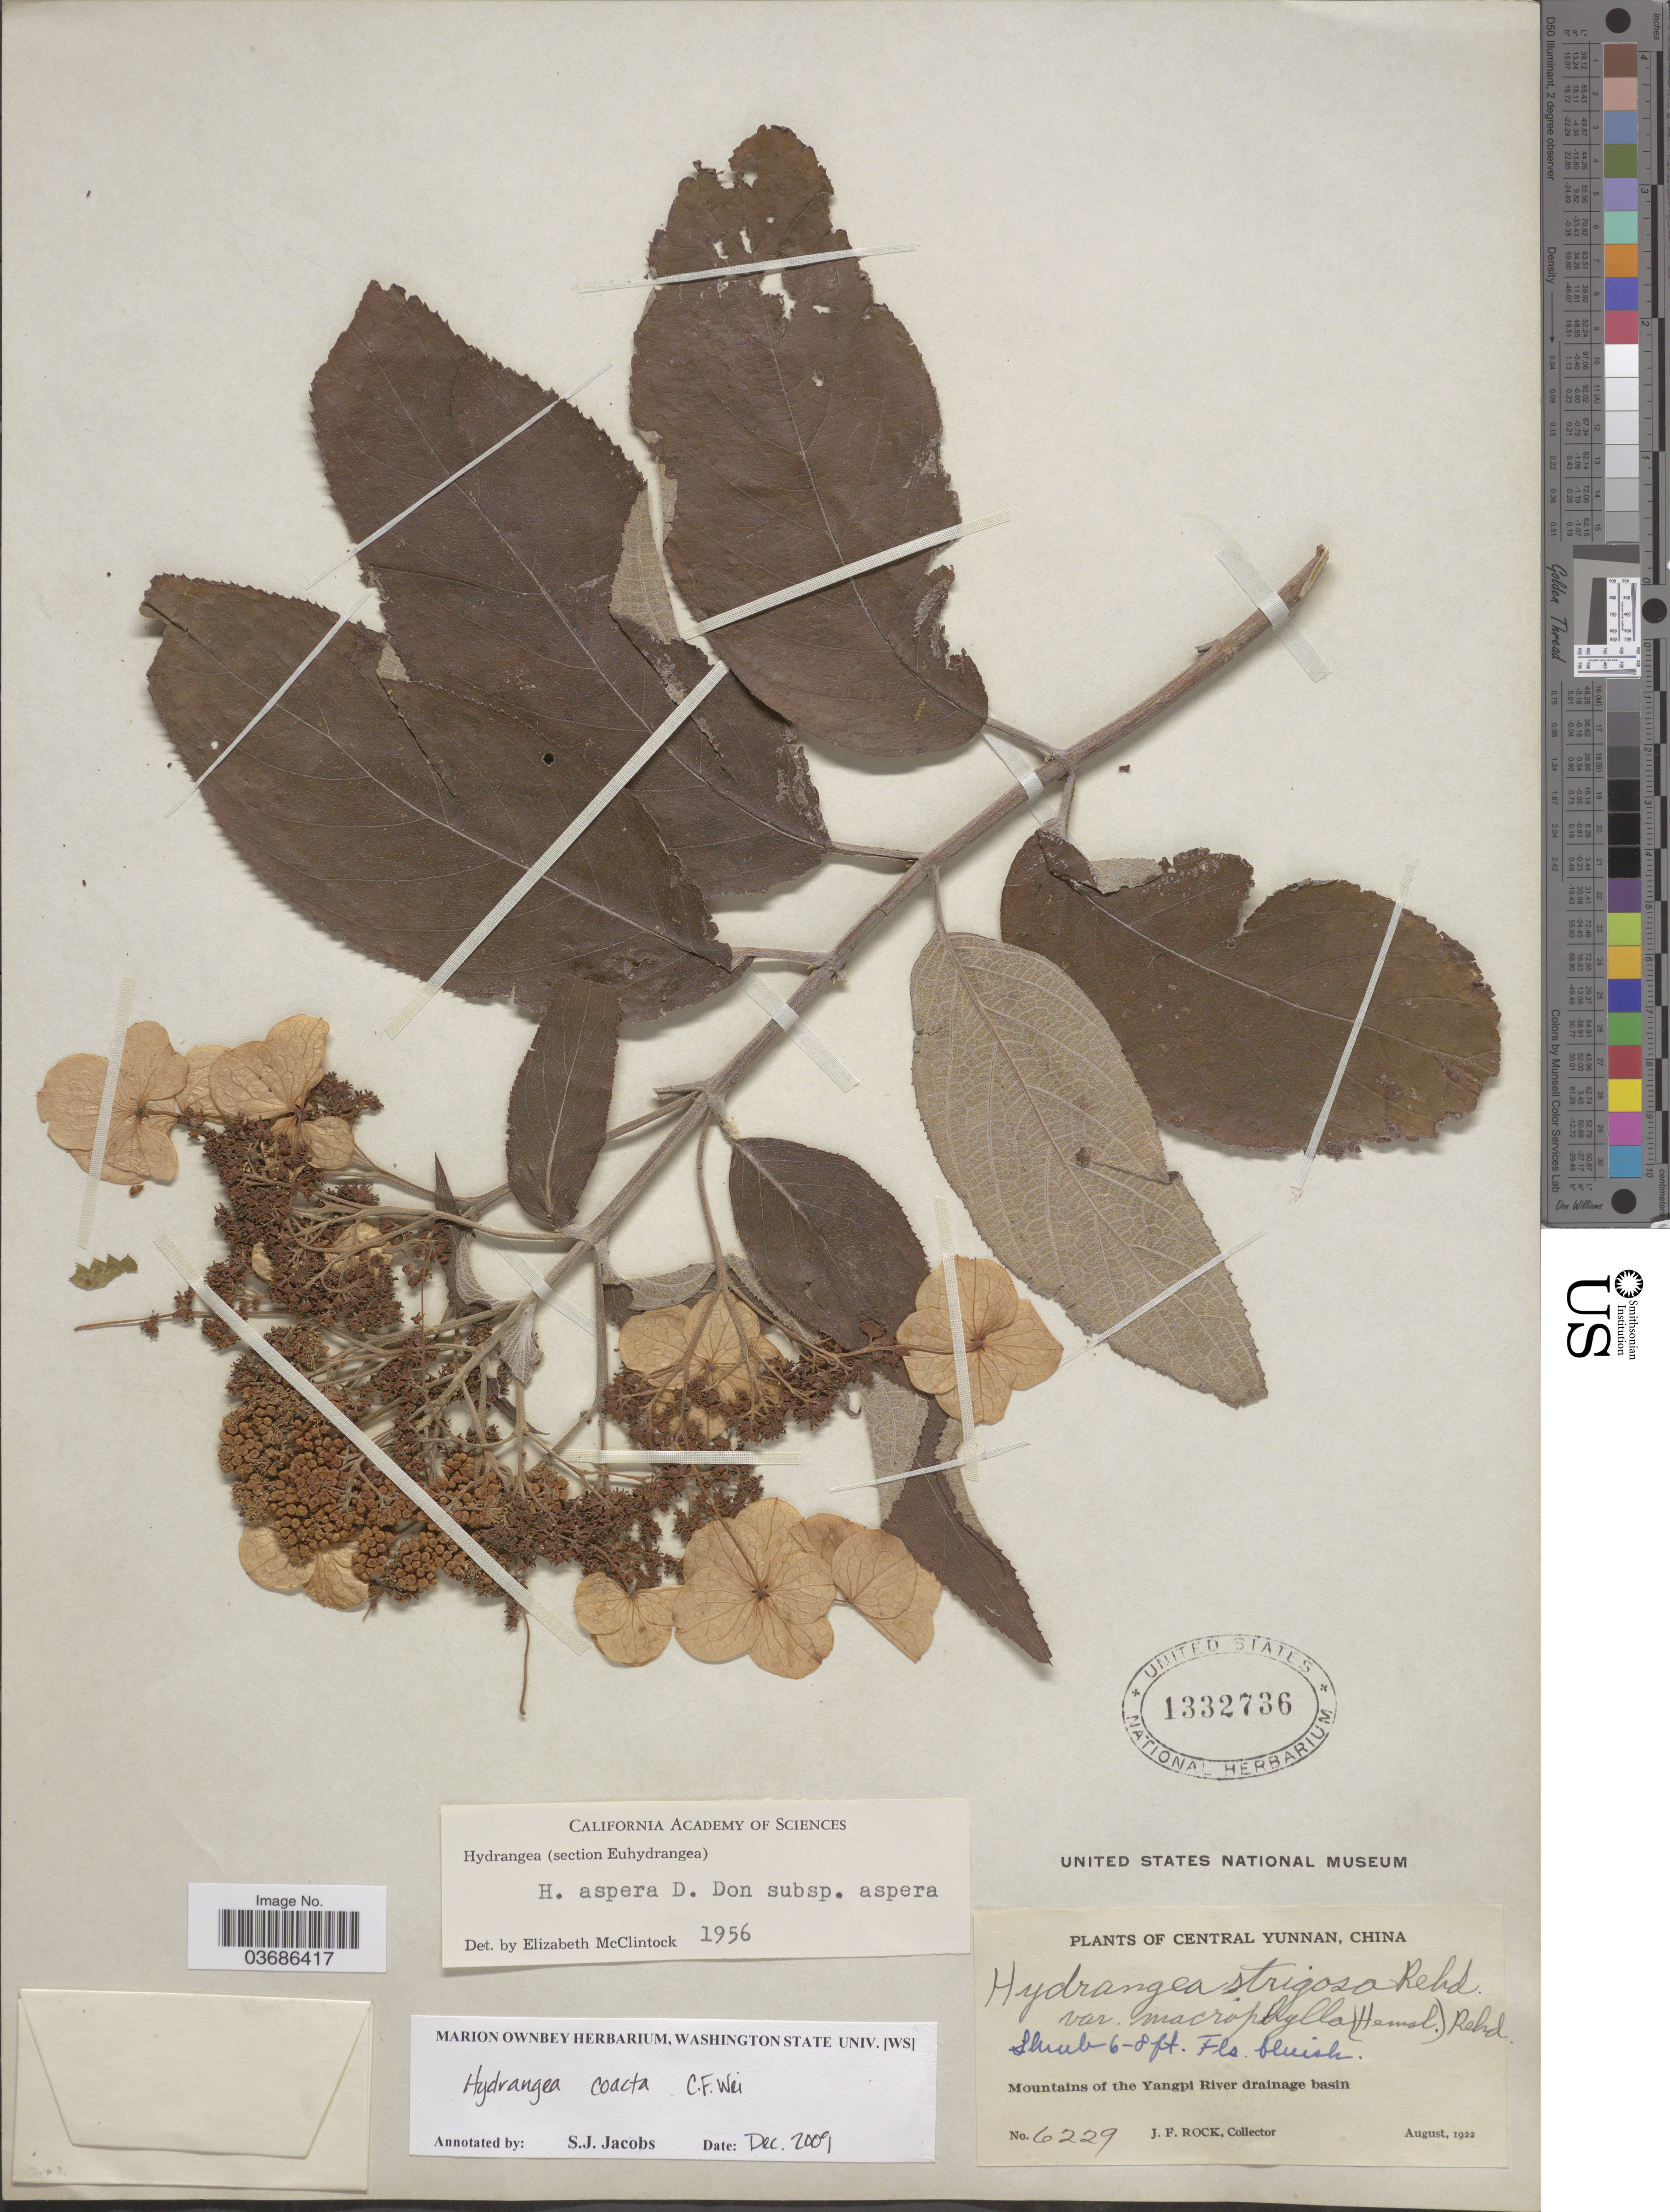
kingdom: Plantae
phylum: Tracheophyta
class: Magnoliopsida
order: Cornales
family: Hydrangeaceae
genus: Hydrangea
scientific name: Hydrangea coacta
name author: C.F. Wei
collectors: J. Rock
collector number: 6229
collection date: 1922-08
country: China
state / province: Yunnan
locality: Central Yunnan. Mountains of the Yangpi River drainage basin.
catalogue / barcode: US 1332736